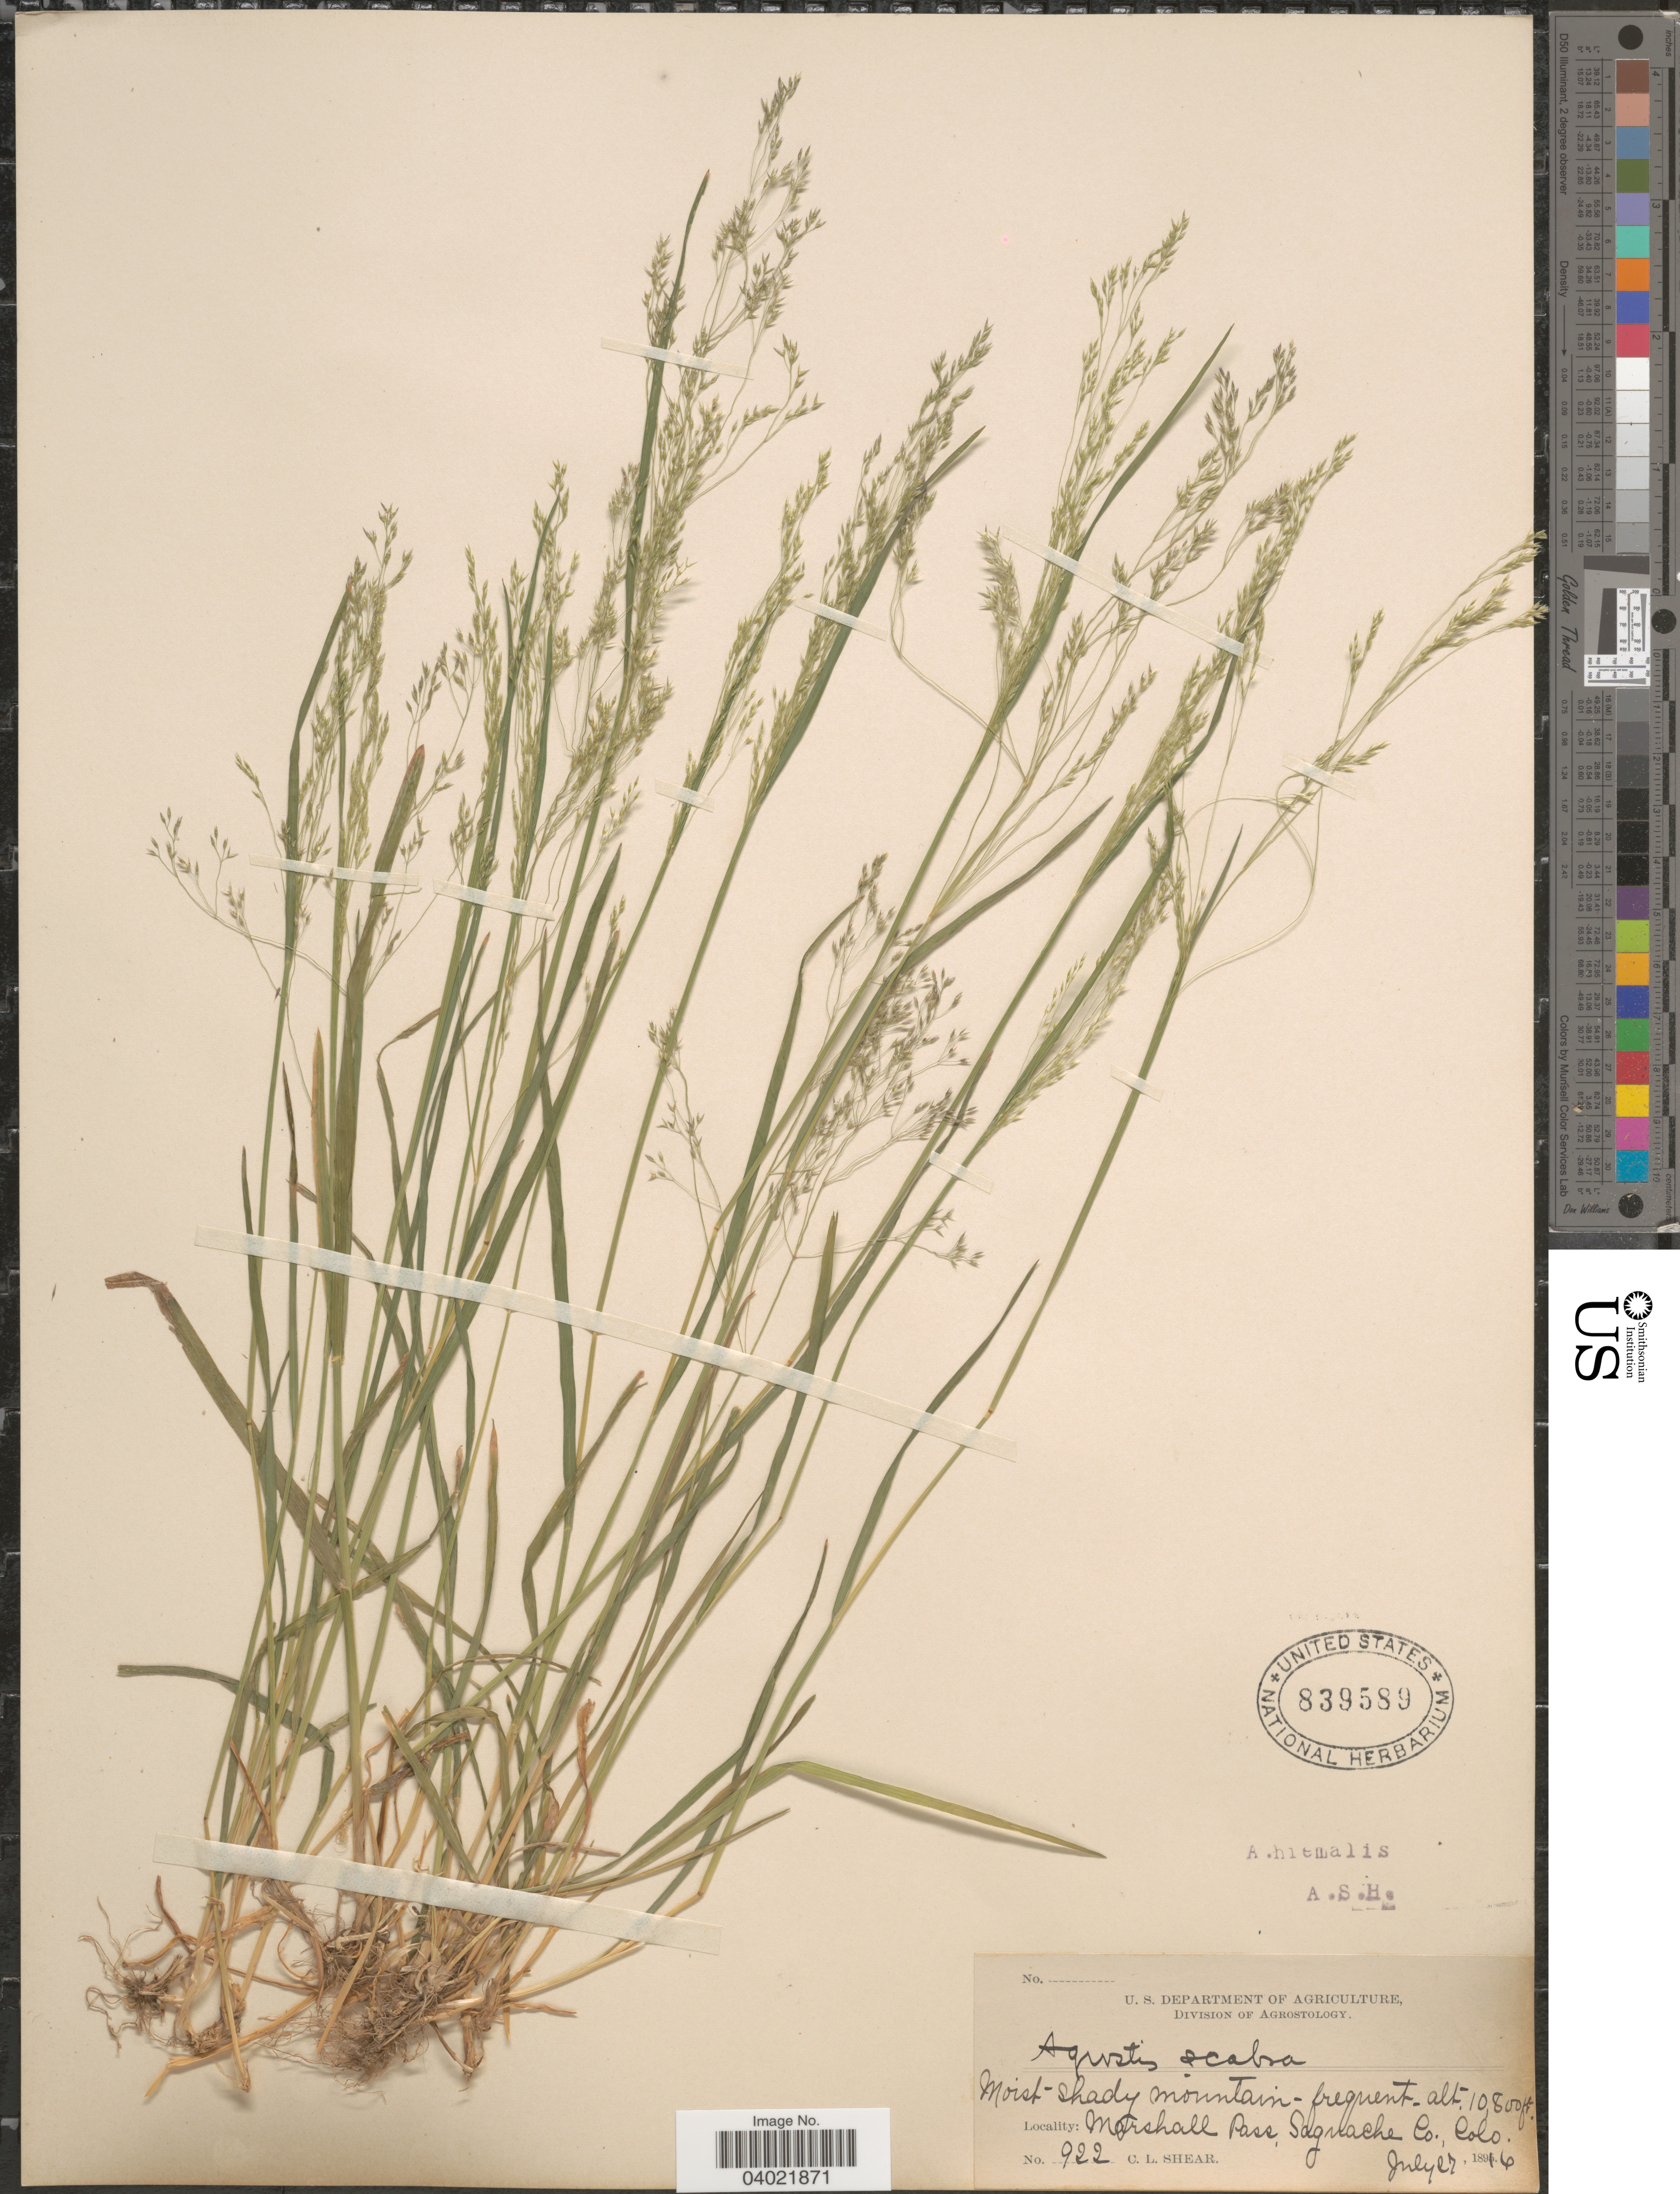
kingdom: Plantae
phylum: Tracheophyta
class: Liliopsida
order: Poales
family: Poaceae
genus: Agrostis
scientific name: Agrostis scabra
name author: Willd.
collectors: C. L. Shear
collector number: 922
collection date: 1896-07-27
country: United States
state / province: Colorado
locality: Marshall Pass, Saguache Co.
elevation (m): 3292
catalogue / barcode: US 839589